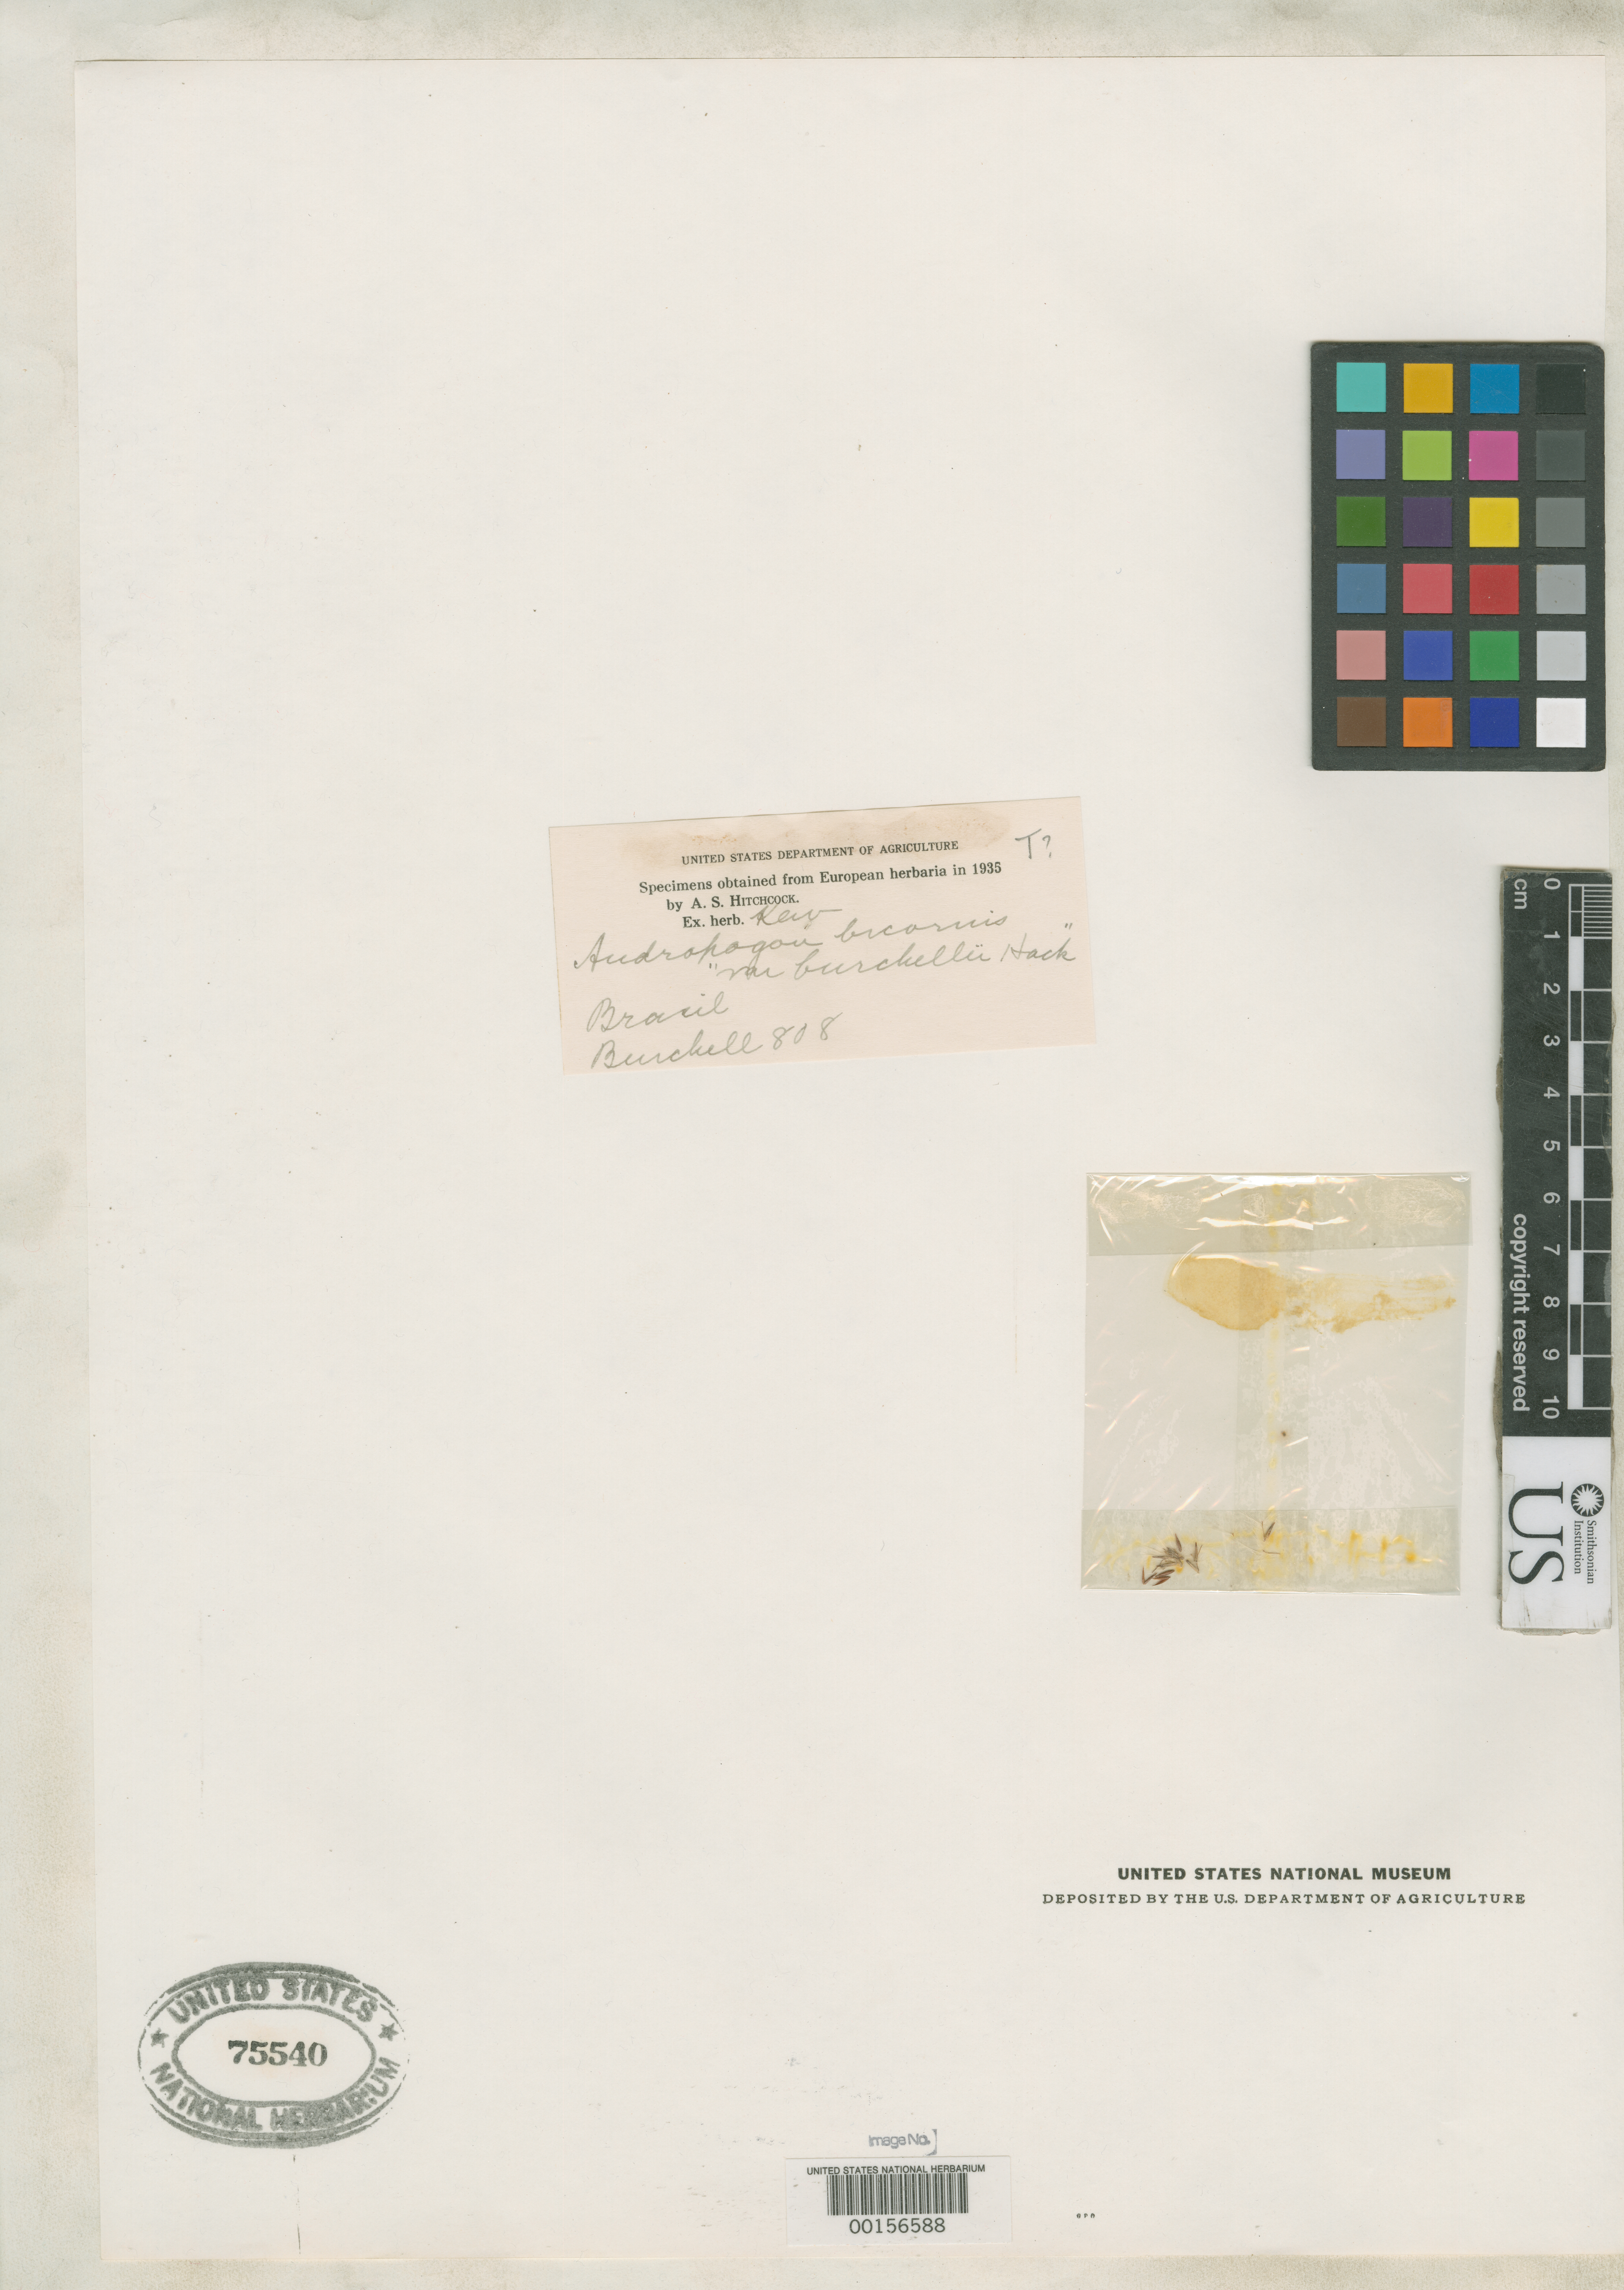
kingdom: Plantae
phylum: Tracheophyta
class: Liliopsida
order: Poales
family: Poaceae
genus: Andropogon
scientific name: Andropogon bicornis var. burchellii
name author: Hack. in Mart.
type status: Type Fragment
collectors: W. J. Burchell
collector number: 808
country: Brazil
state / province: Rio de Janeiro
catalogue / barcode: US 75540